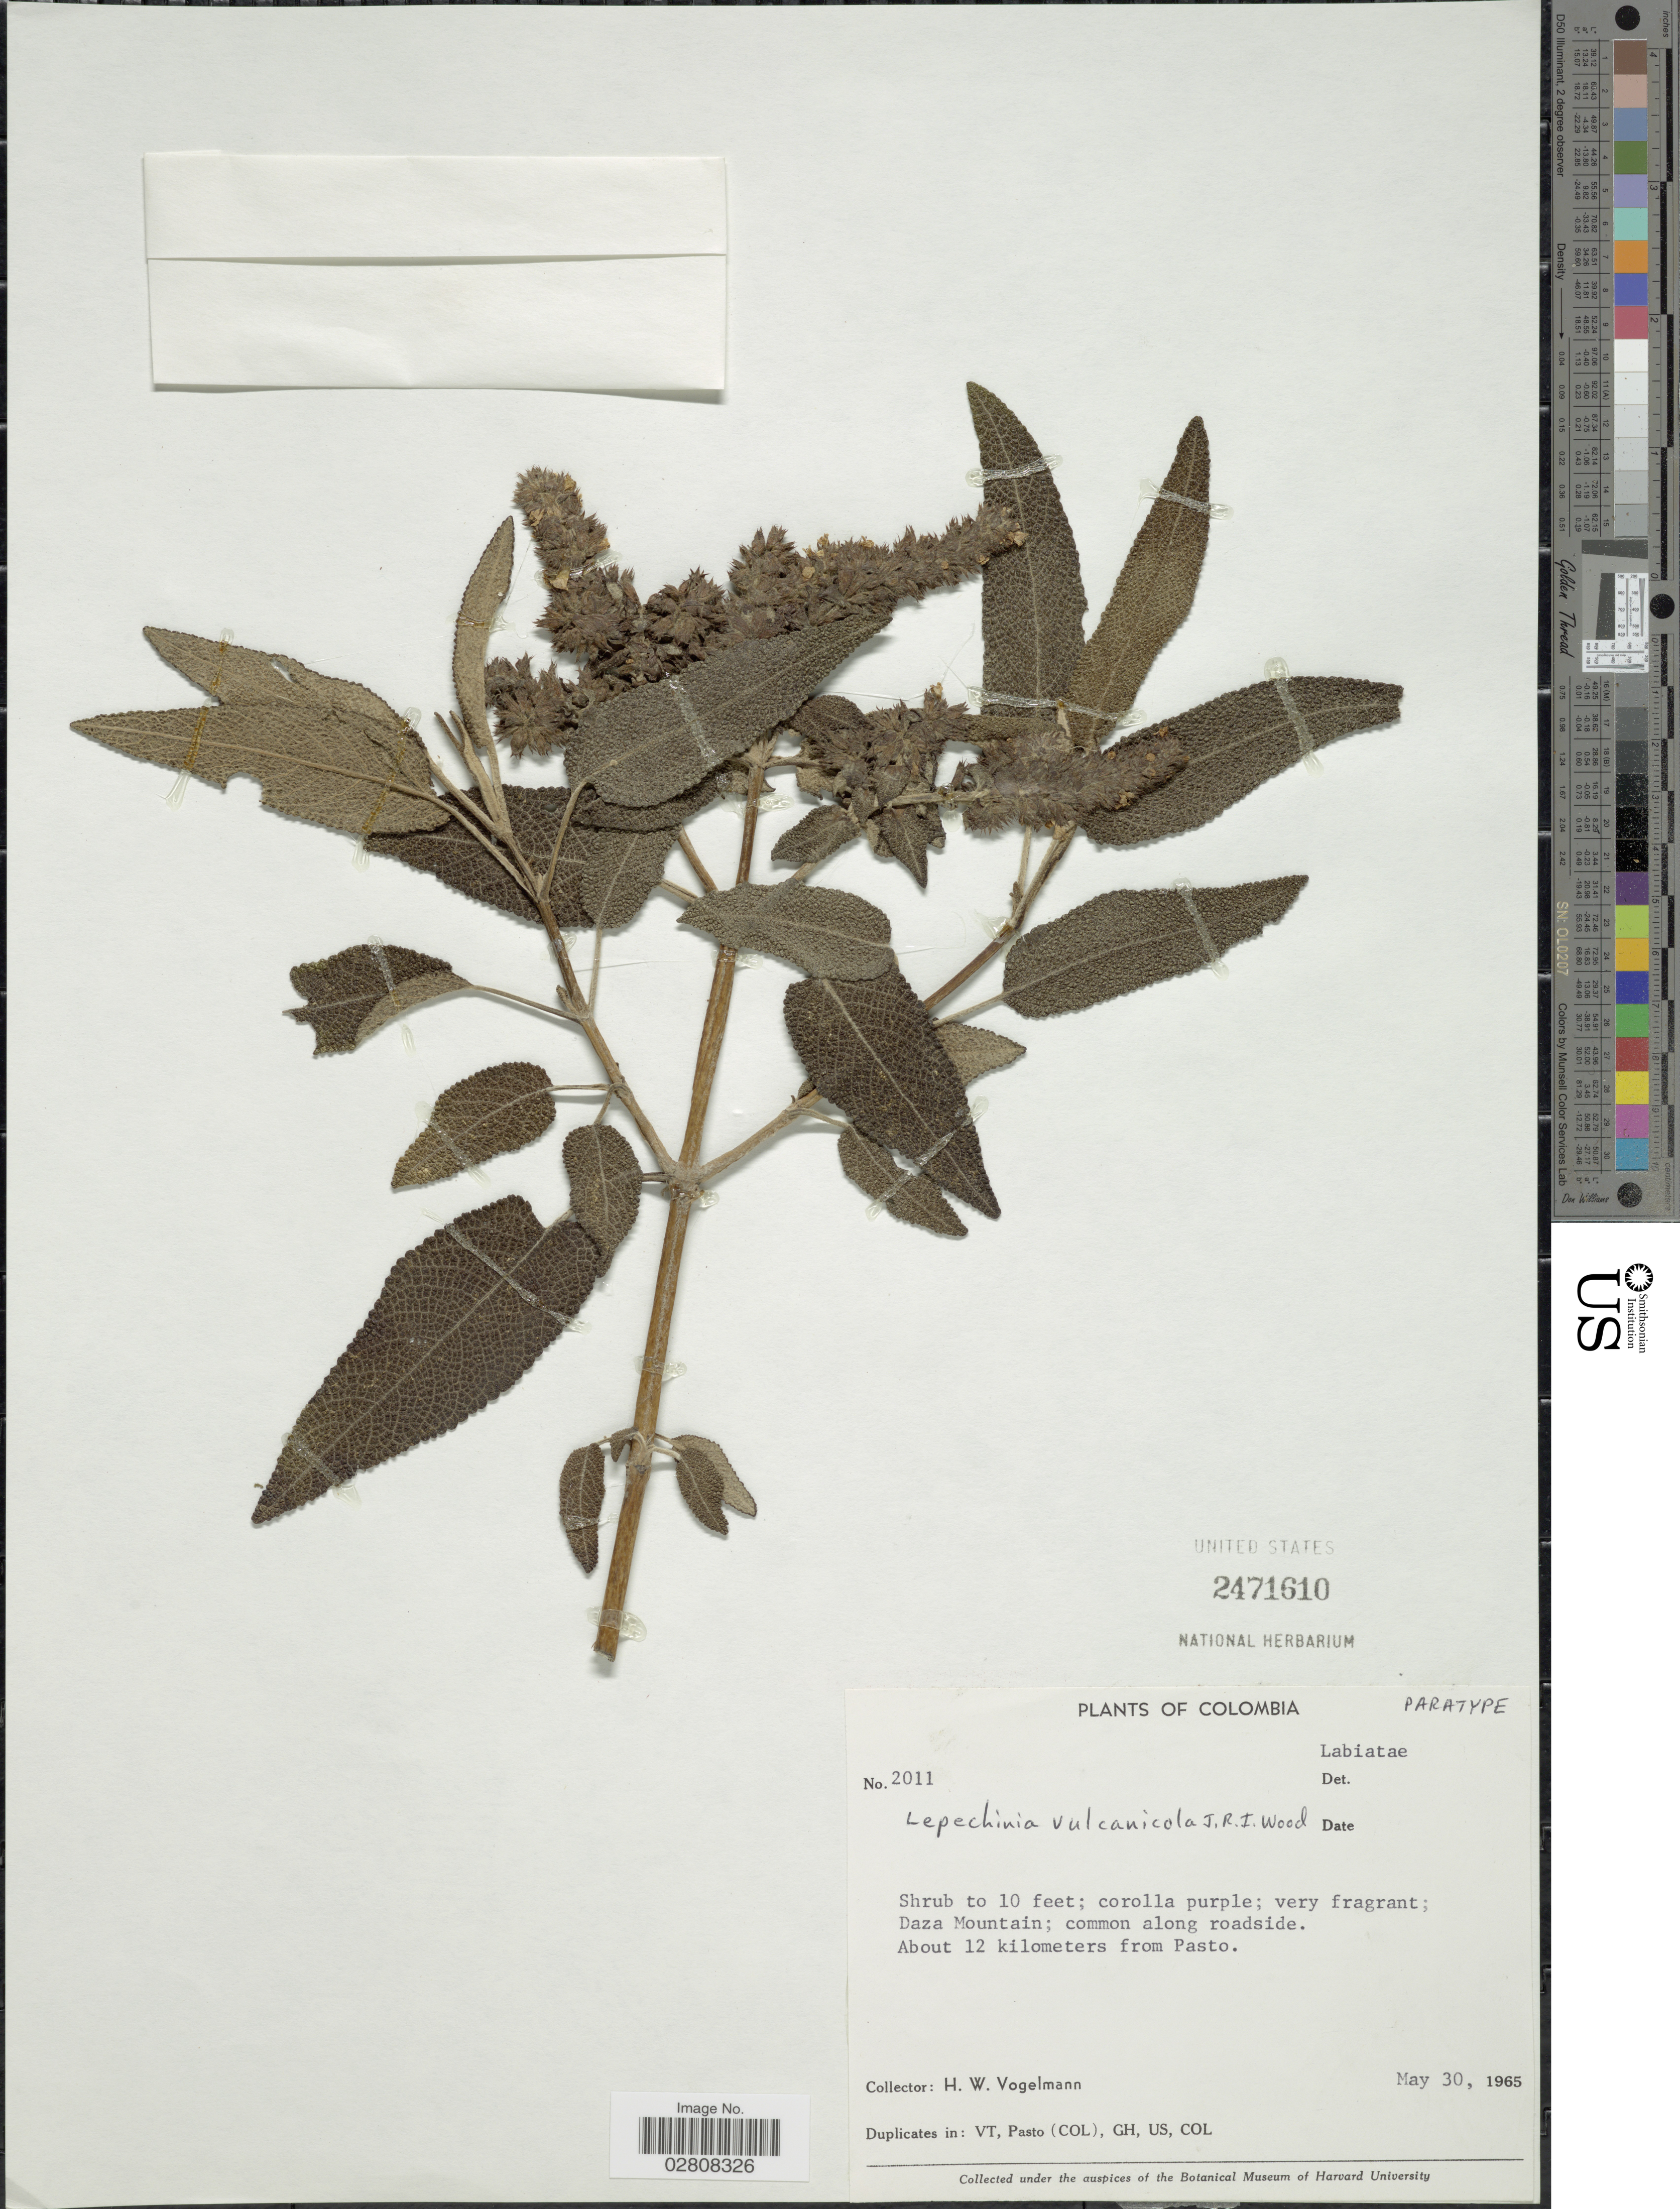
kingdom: Plantae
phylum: Tracheophyta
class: Magnoliopsida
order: Lamiales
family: Lamiaceae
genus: Lepechinia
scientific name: Lepechinia vulcanicola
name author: J.R.I. Wood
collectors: H. Vogelmann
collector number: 2011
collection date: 1965-05-30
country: Colombia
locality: Daza Mountain; common along roadside. About 12 kilometers from Pasto.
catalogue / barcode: US 2471610